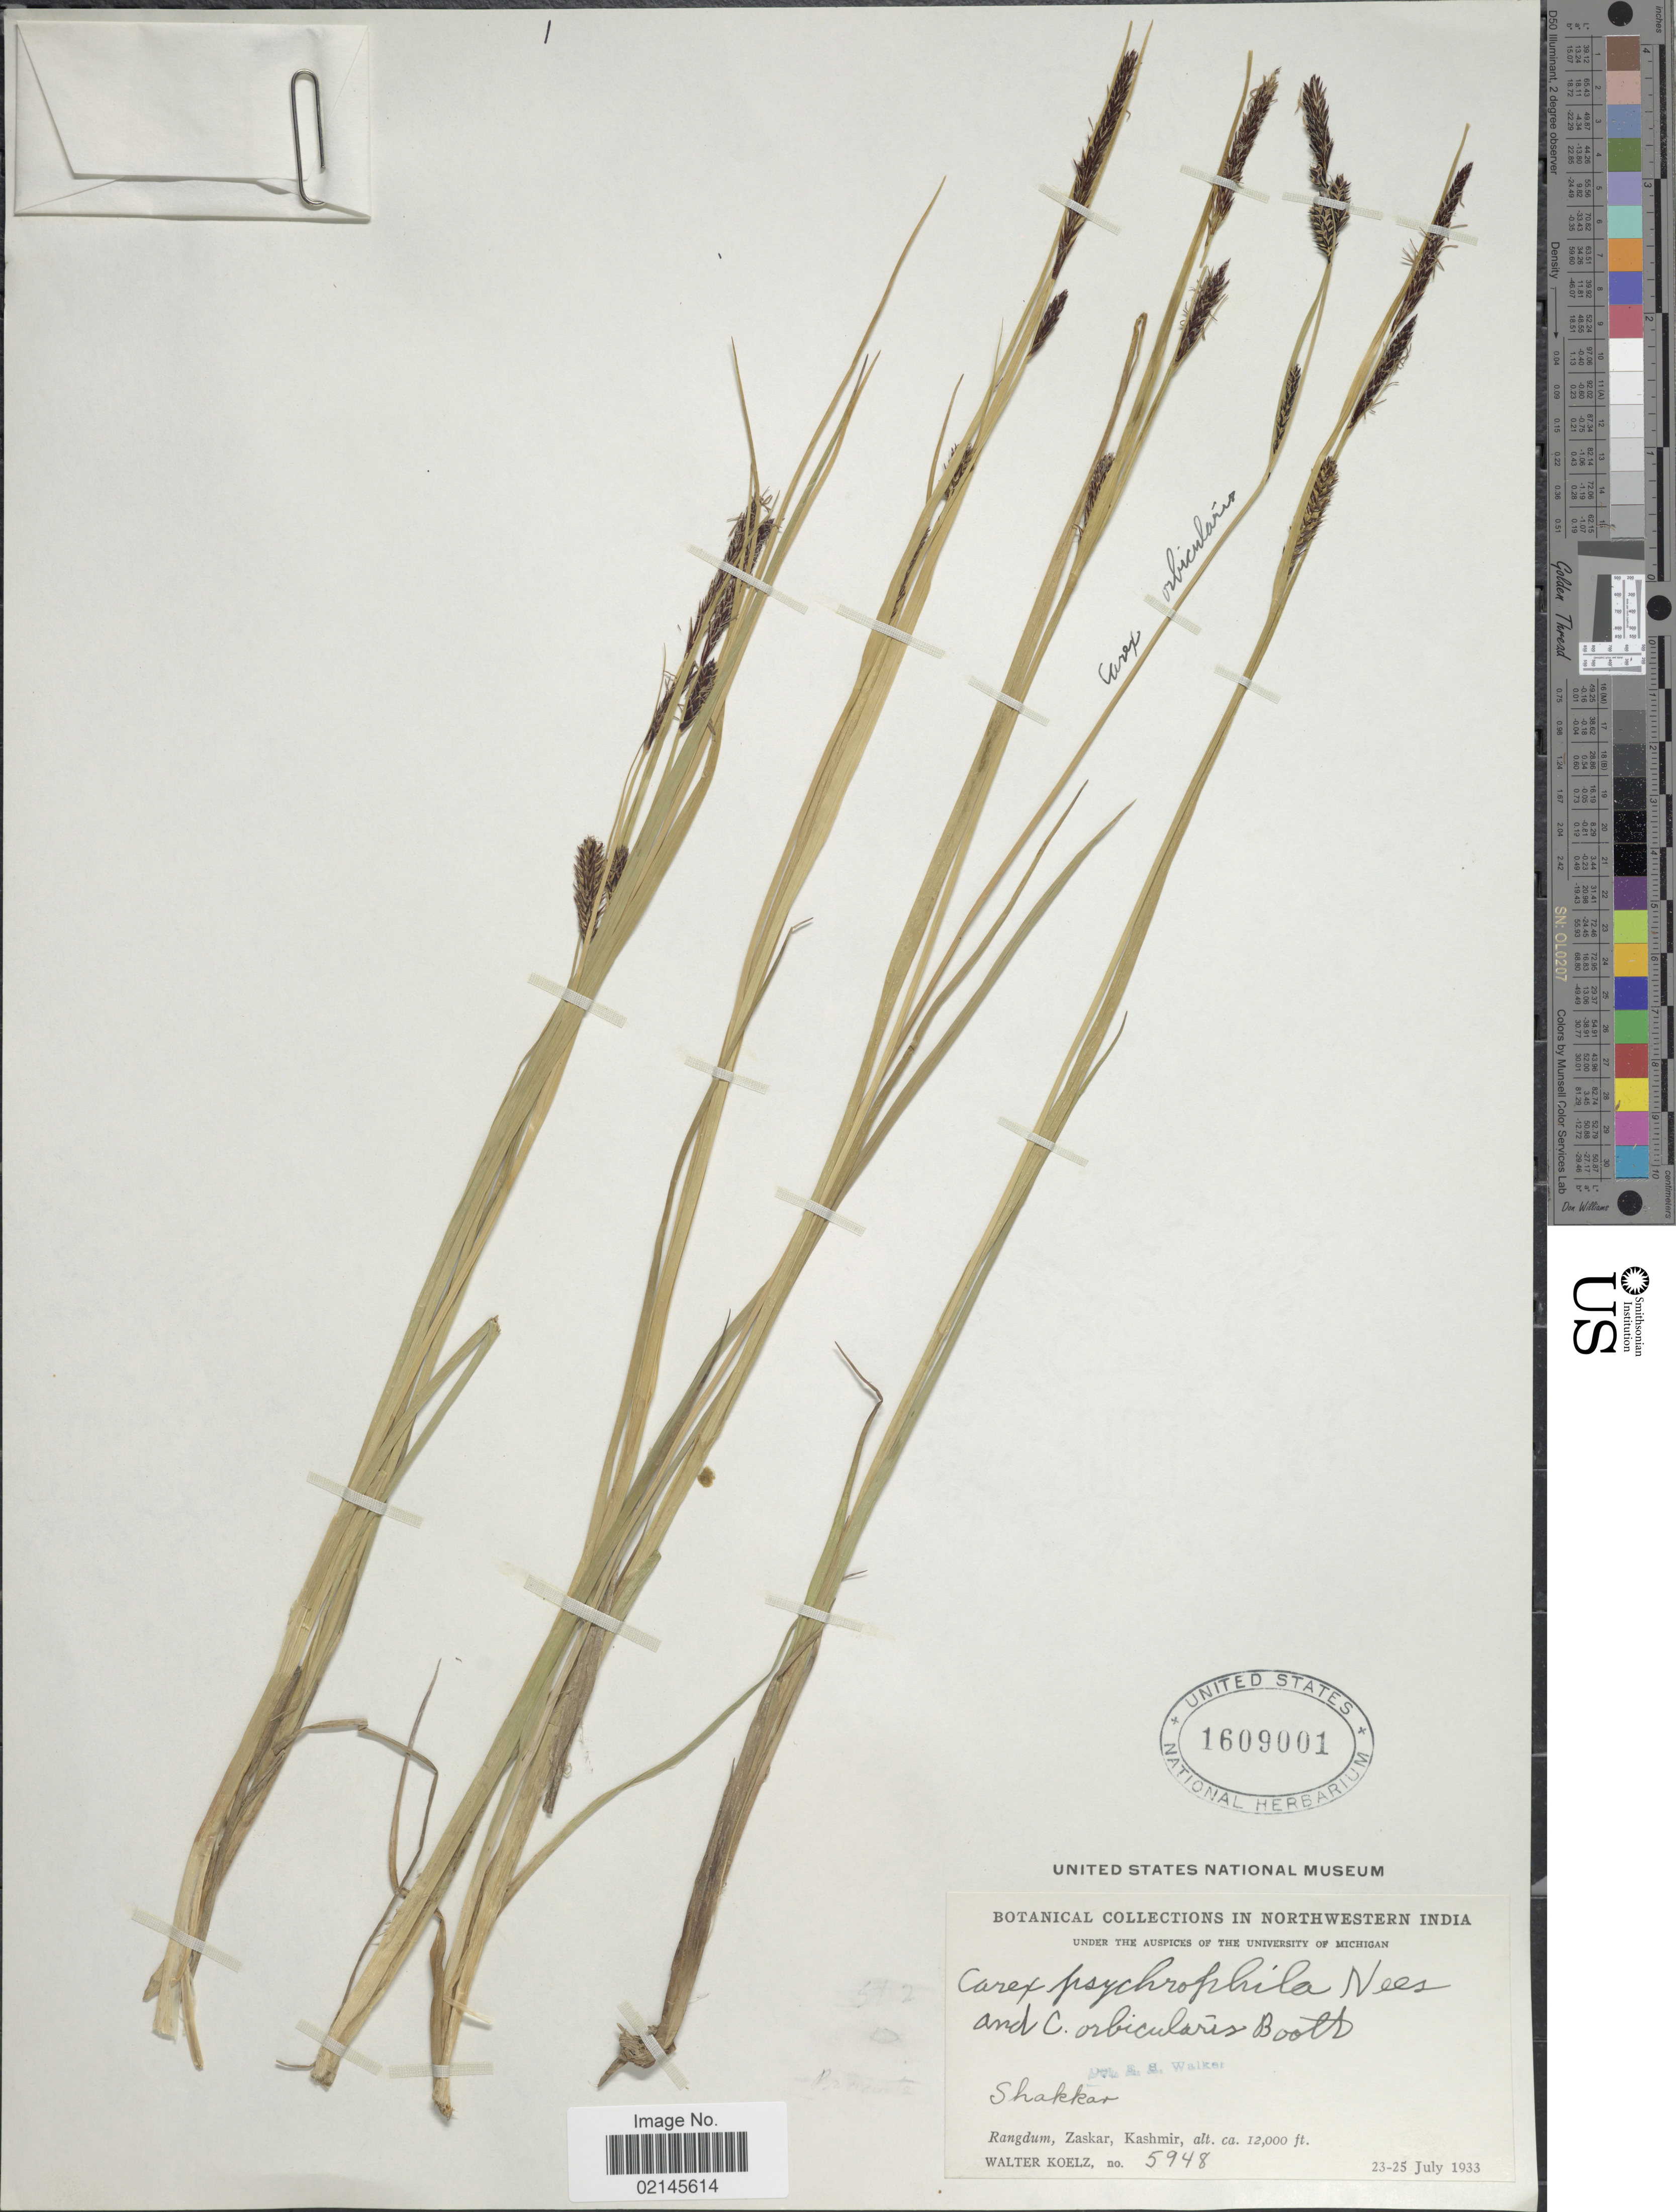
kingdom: Plantae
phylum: Tracheophyta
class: Liliopsida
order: Poales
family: Cyperaceae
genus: Carex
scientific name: Carex psychrophila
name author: Nees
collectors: W. N. Koelz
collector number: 5948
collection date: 1933-07-23/1933-07-25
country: India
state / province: Jammu and Kashmir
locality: Norhwestern India, Shakkar, Rangdum, Zaskar, Kashmir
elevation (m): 3658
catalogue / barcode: US 1609001